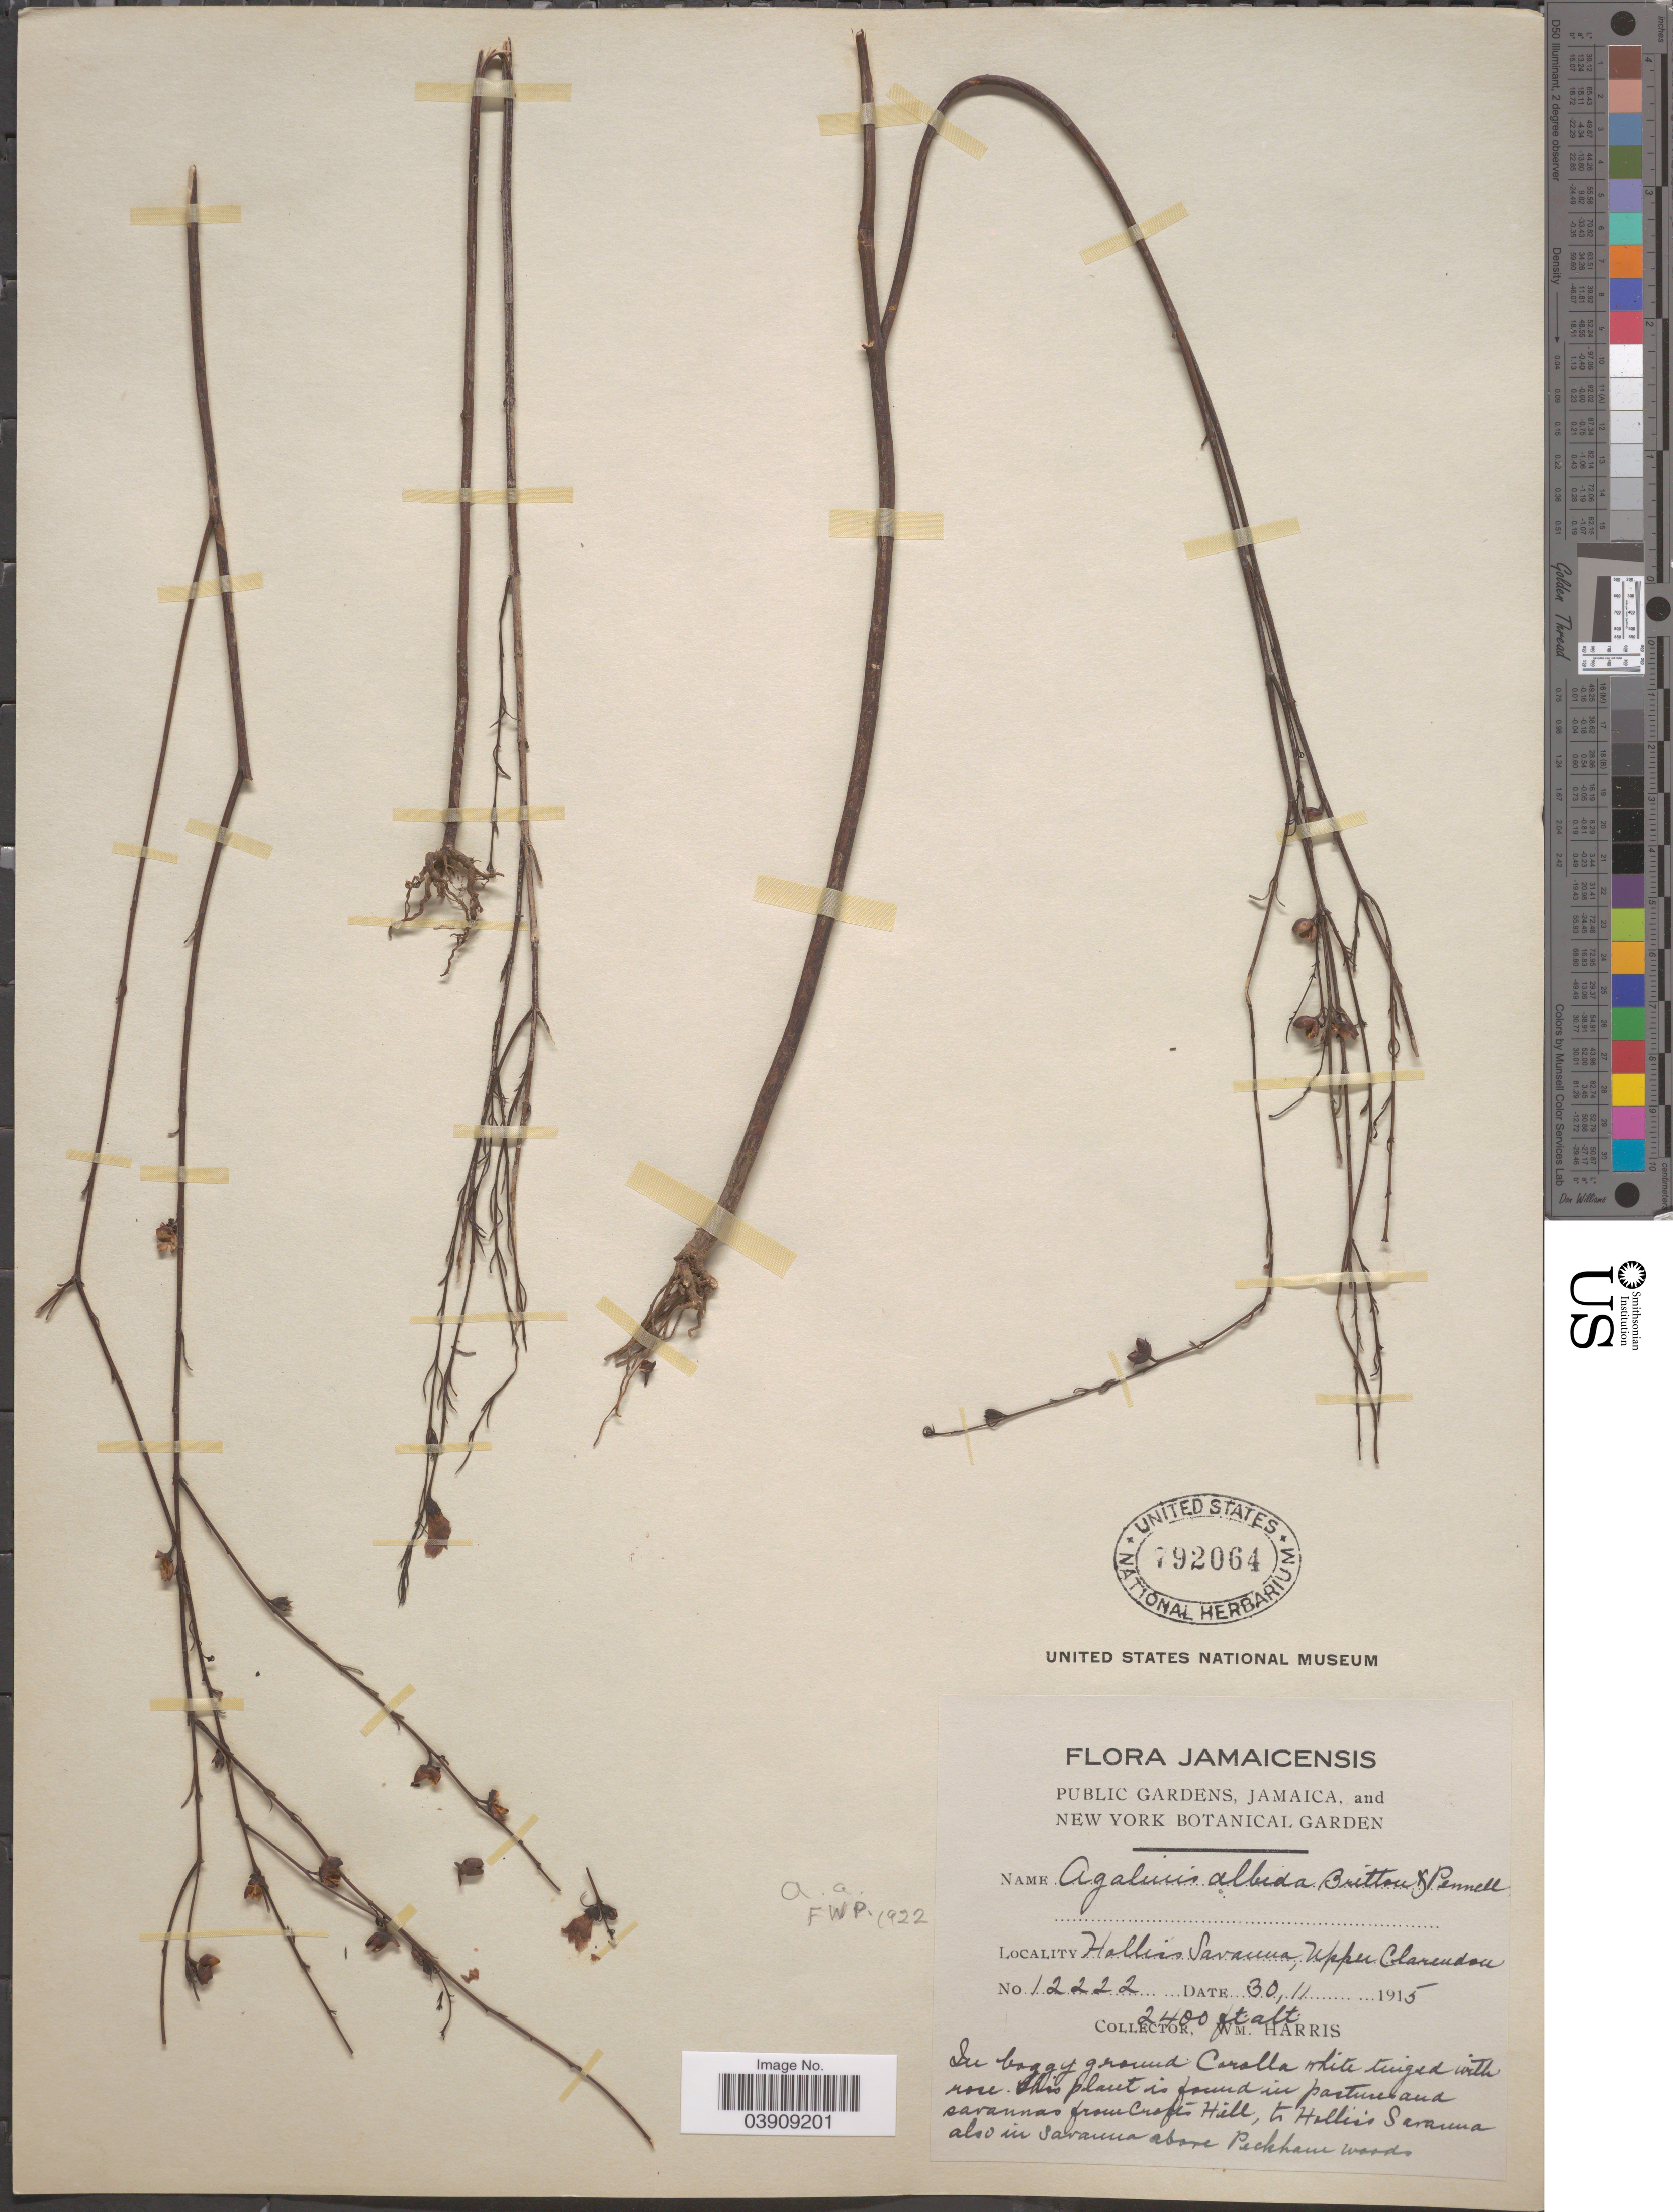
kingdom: Plantae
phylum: Tracheophyta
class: Magnoliopsida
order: Lamiales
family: Orobanchaceae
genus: Gerardia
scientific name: Gerardia albida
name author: (Britton & Pennell) Pennell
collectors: W. H. Harris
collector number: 12222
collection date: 1915-11-30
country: Jamaica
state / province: Clarendon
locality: Halliss Savanna, Upper Clarendon.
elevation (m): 732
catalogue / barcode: US 792064